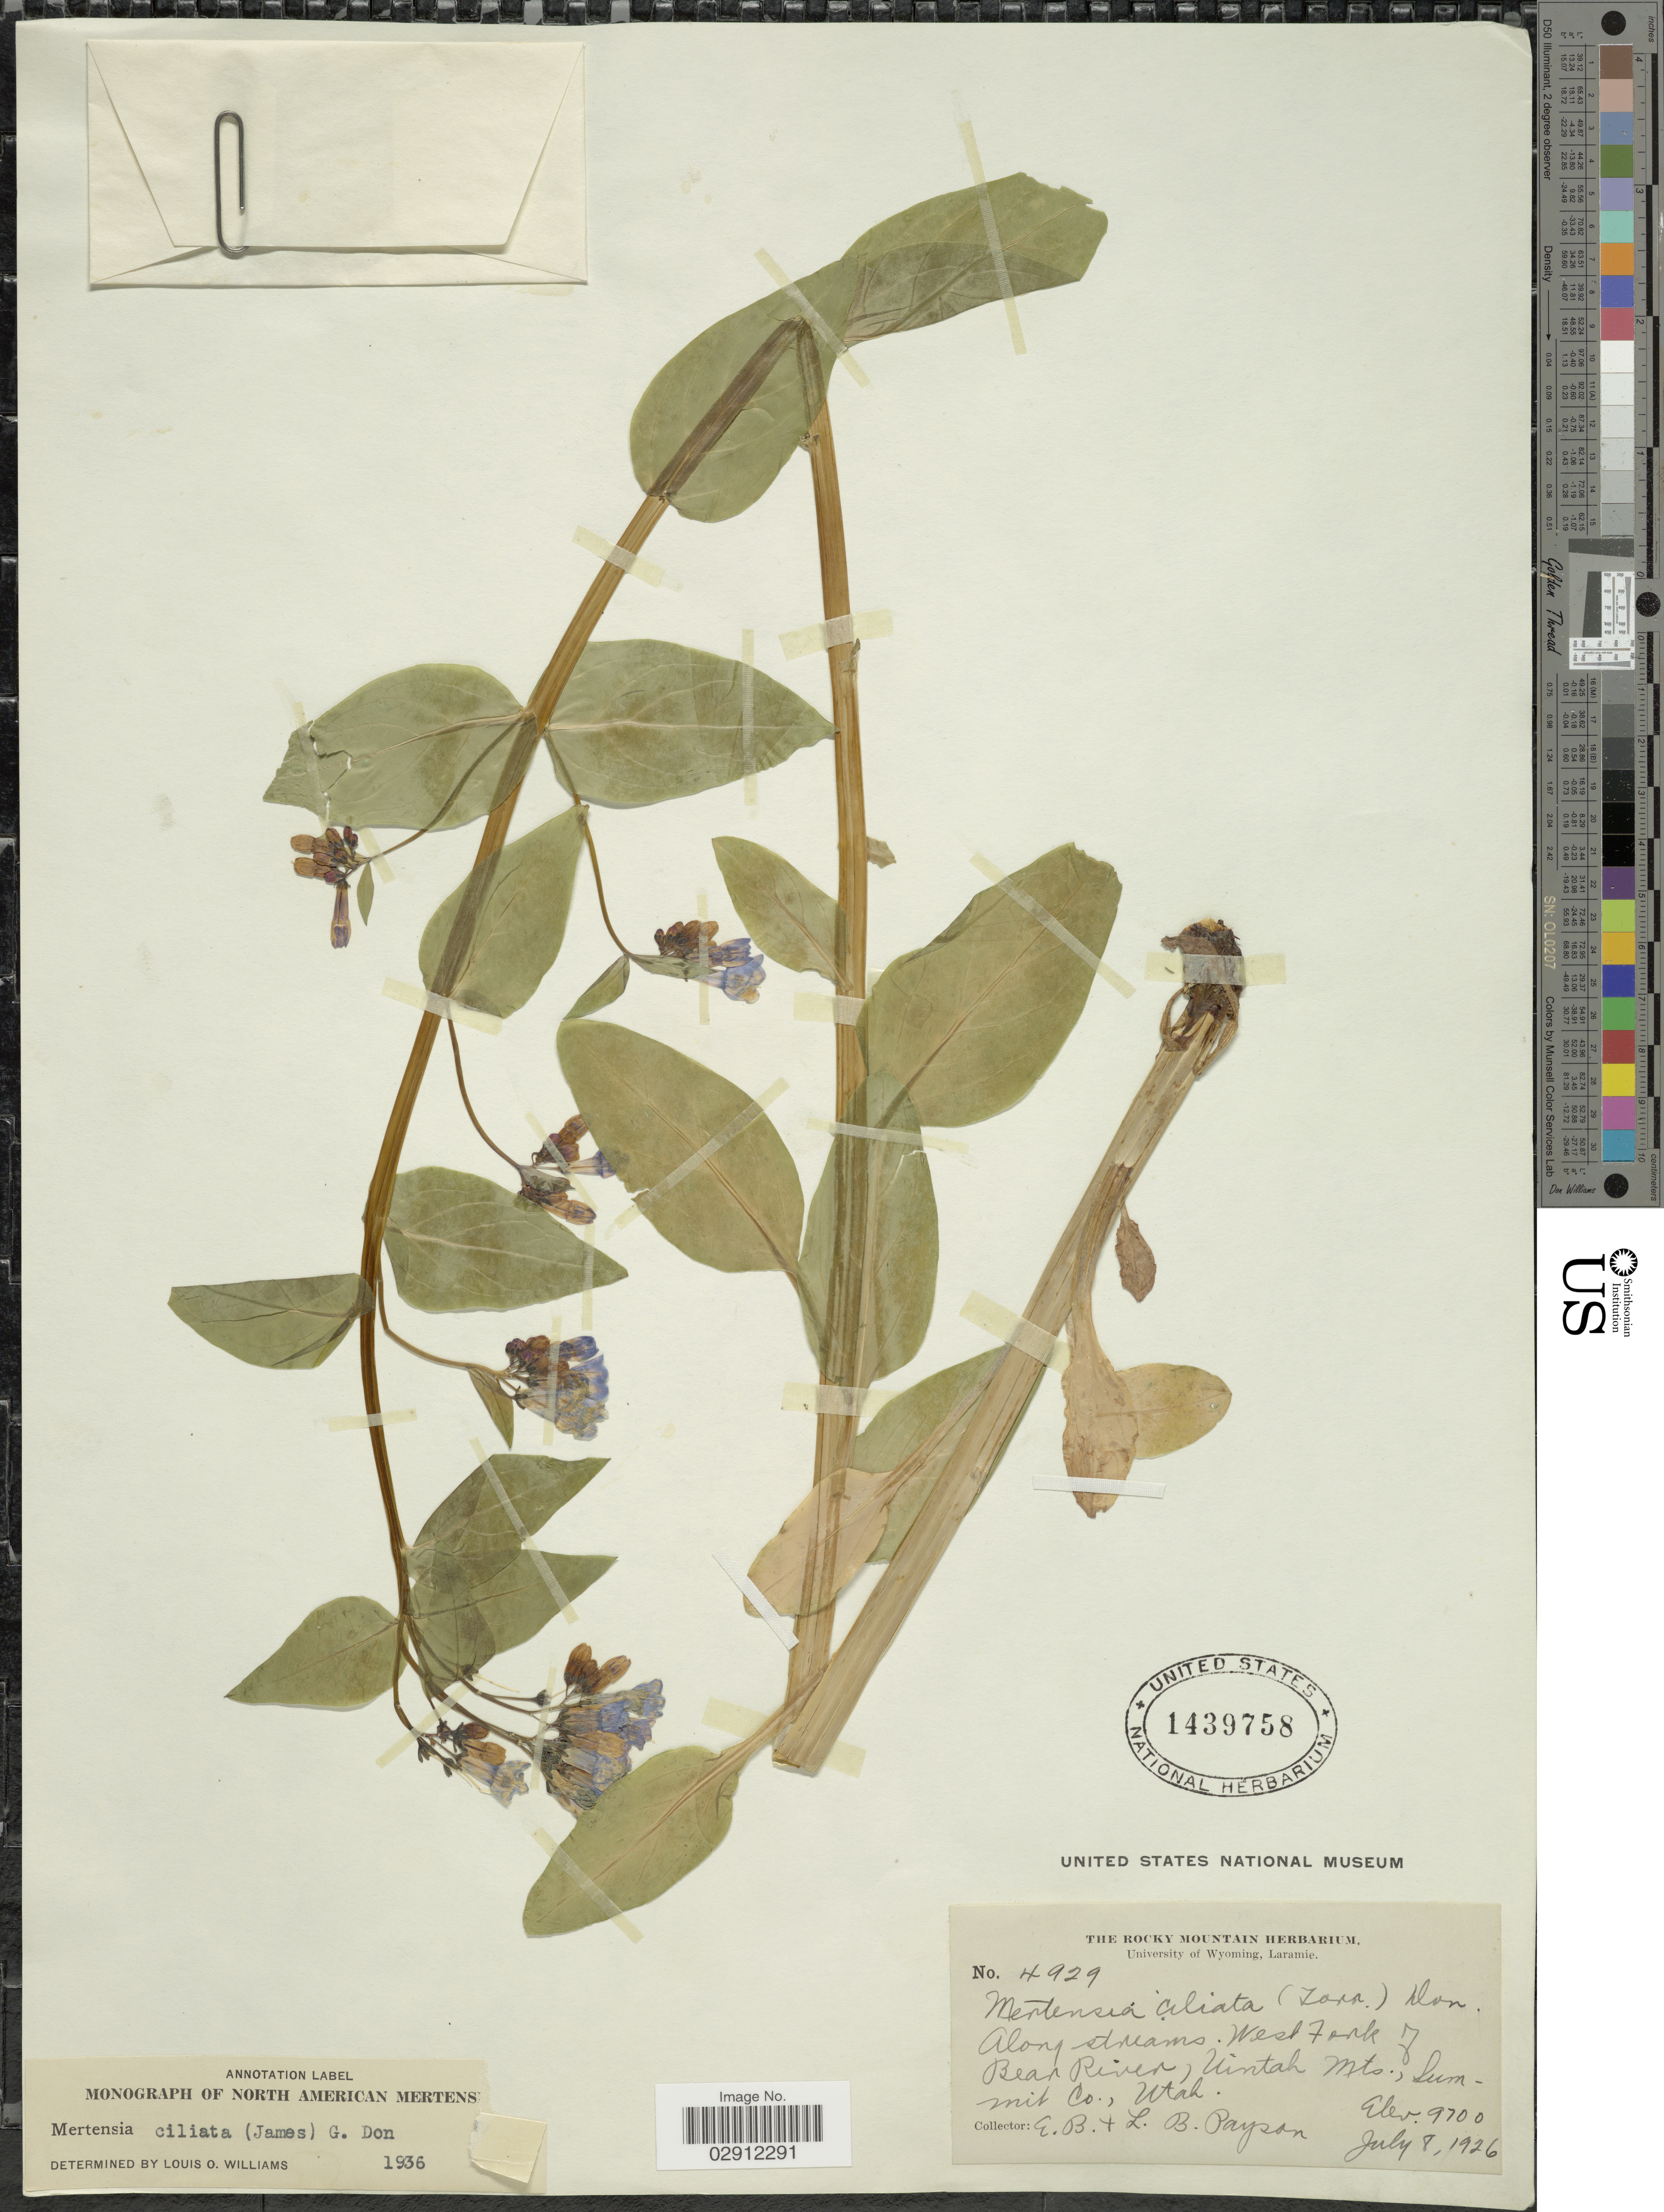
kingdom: Plantae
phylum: Tracheophyta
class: Magnoliopsida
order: Boraginales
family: Boraginaceae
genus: Mertensia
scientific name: Mertensia ciliata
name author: (James) G. Don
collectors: E. B. Payson & L. Payson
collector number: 4929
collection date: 1926-07-08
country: United States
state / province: Utah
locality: Along streams. West Fork of Bear River, Uintah Mts., Summit Co.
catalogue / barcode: US 1439758